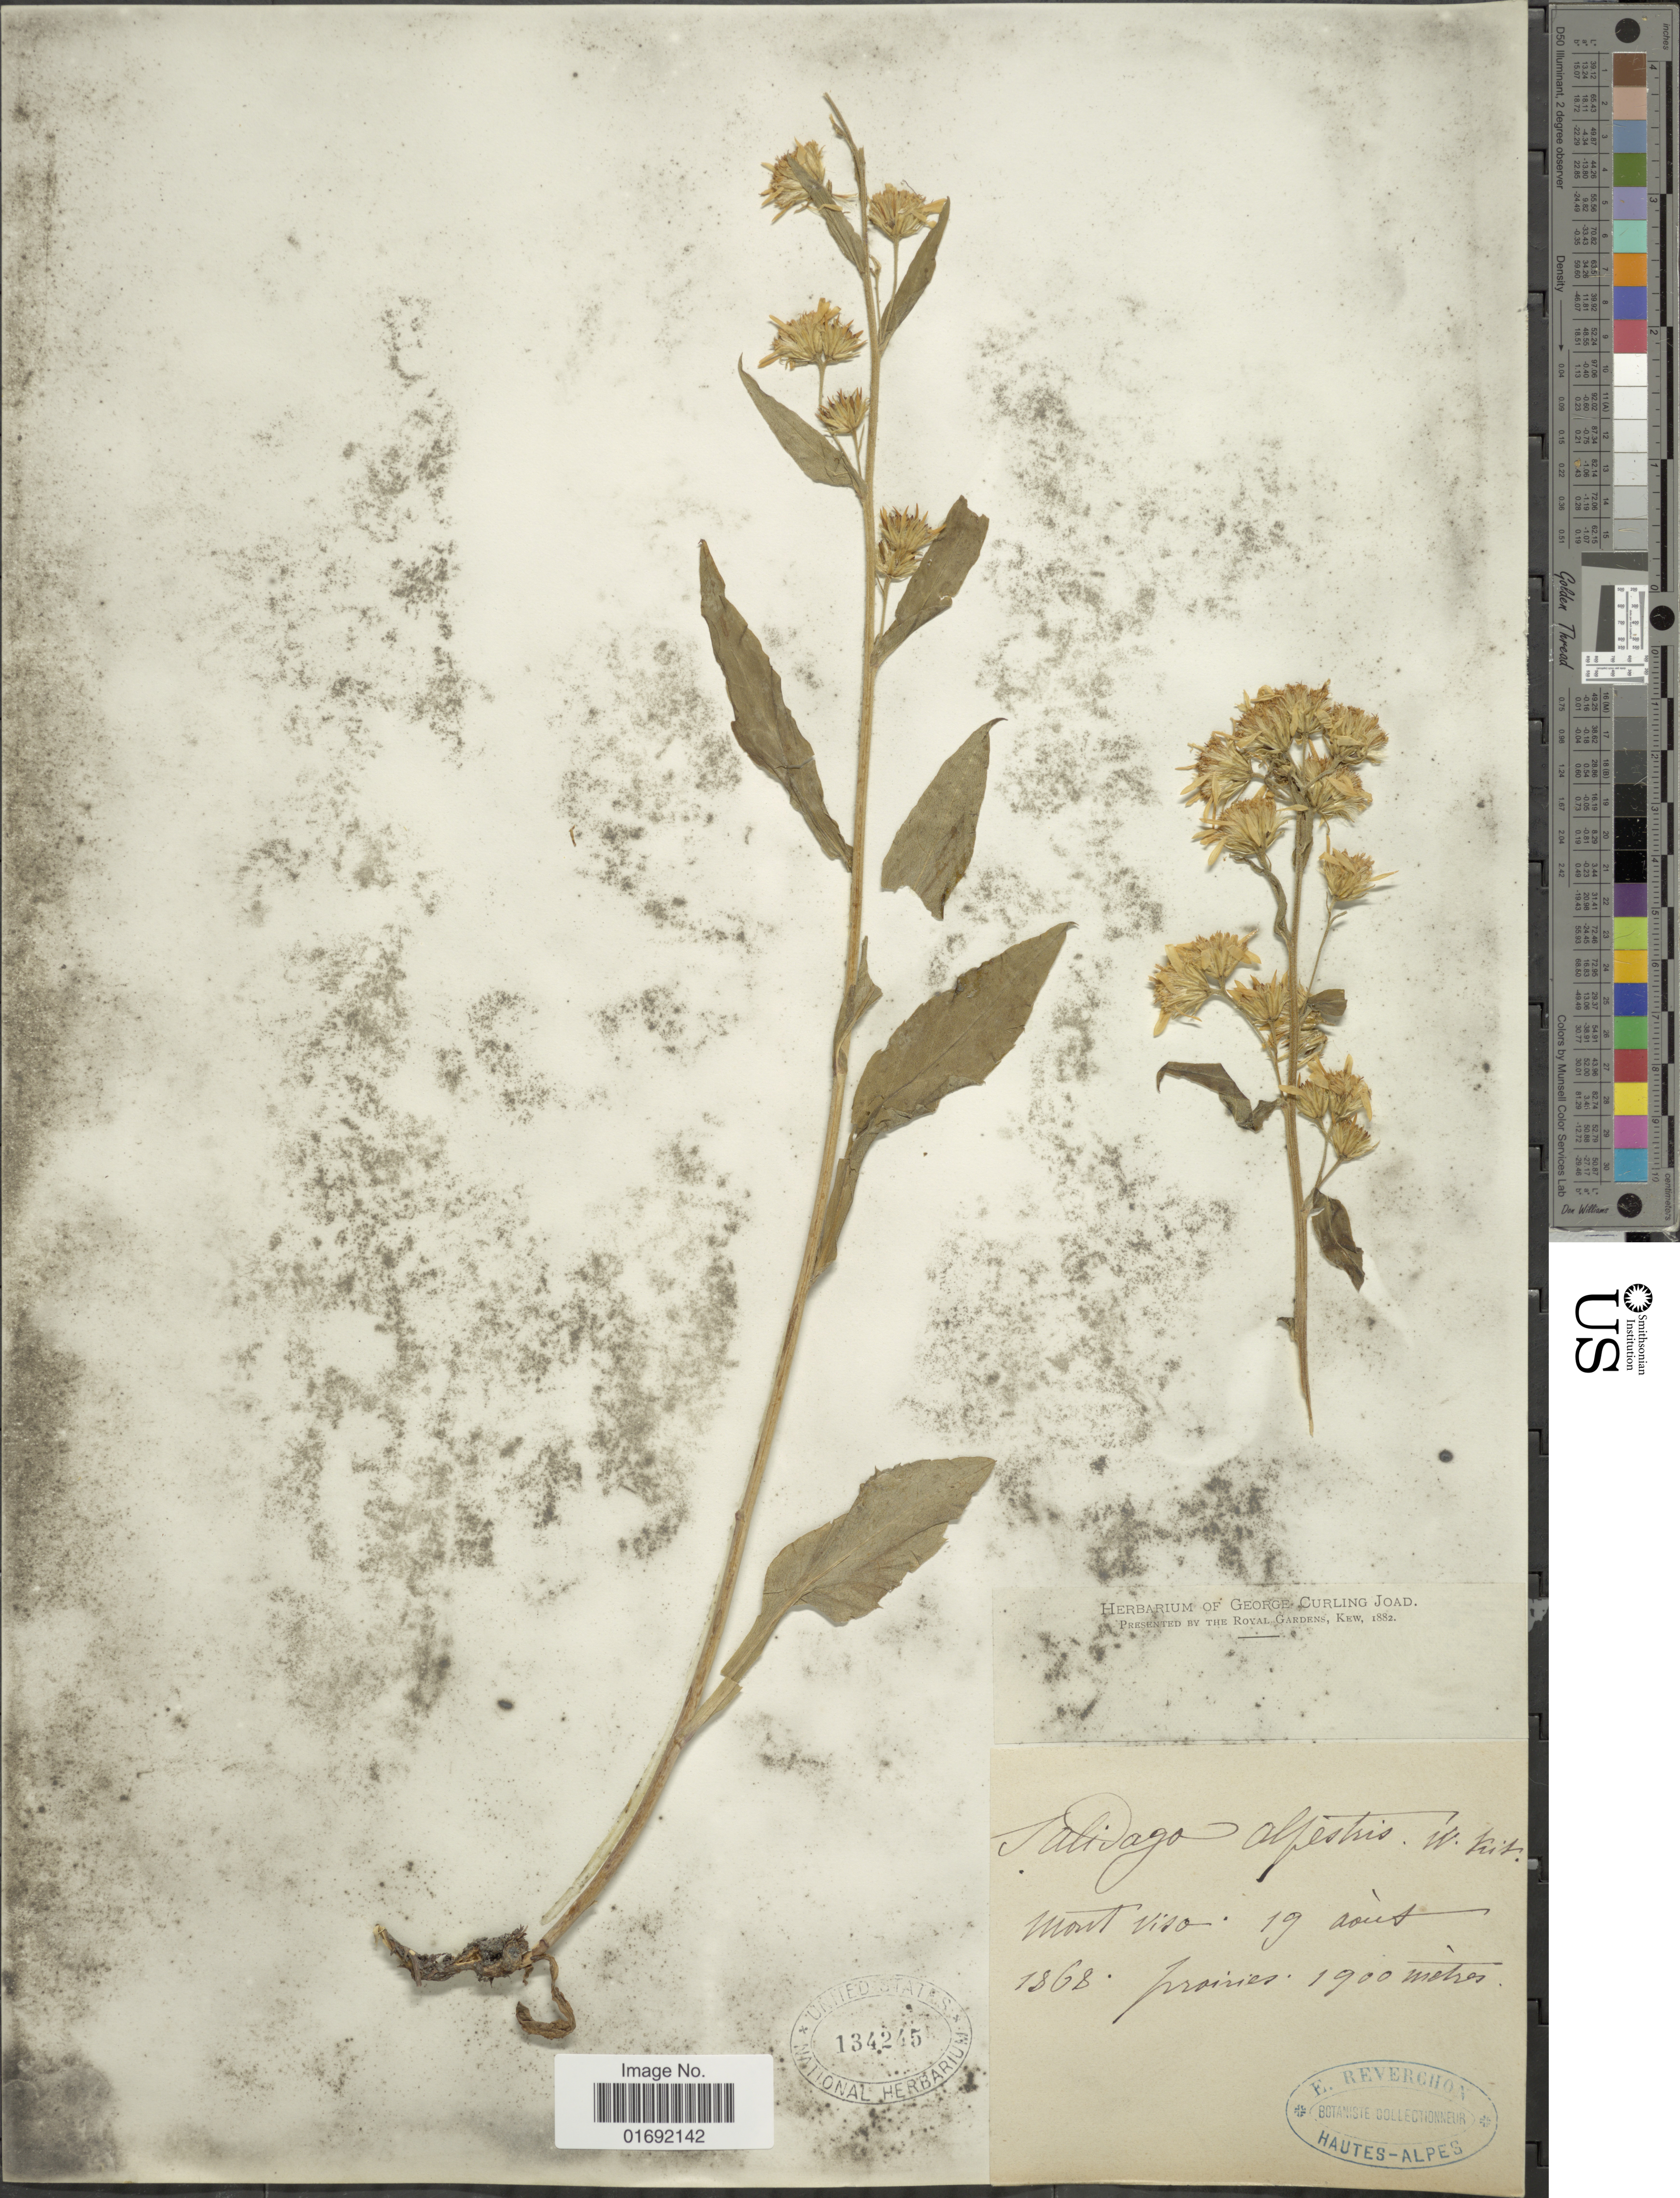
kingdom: Plantae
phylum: Tracheophyta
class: Magnoliopsida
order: Asterales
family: Asteraceae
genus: Solidago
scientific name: Solidago alpestris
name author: Waldst. & Kit. ex Willd.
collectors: E. Reverchon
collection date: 1868-08-19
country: Italy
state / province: Piedmont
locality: Mont Viso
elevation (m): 1900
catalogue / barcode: US 134245